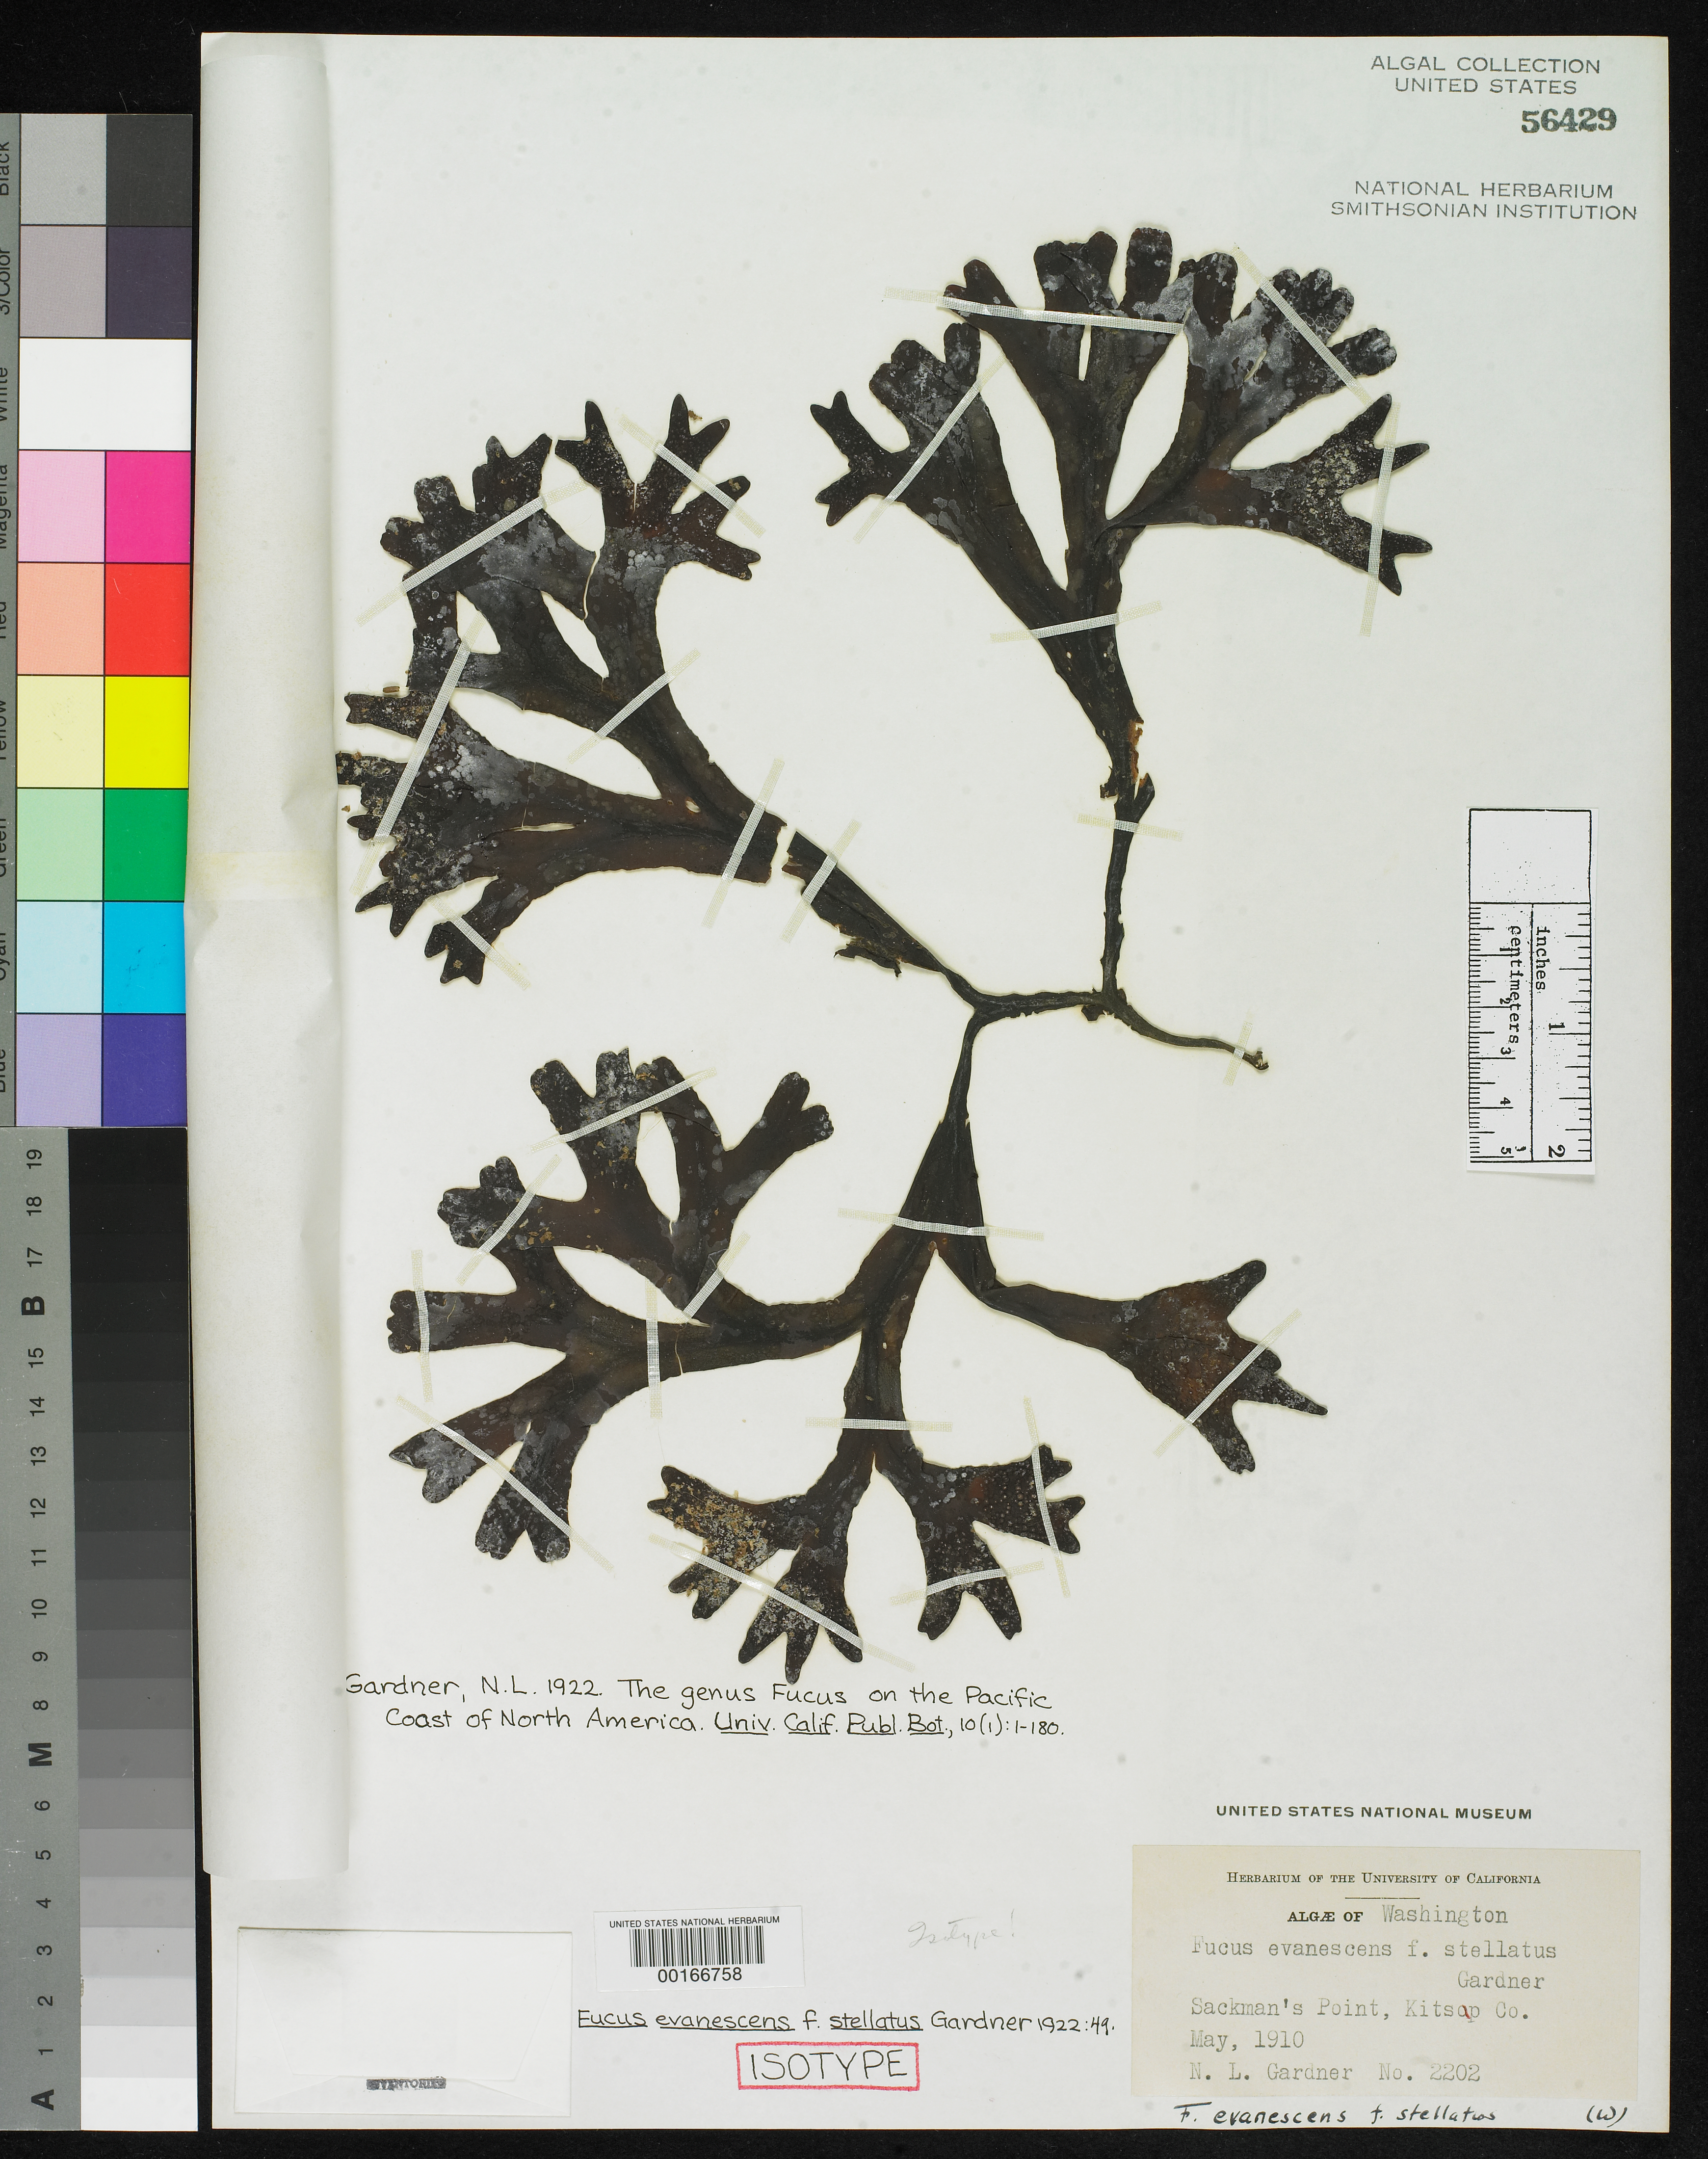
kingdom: Chromista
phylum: Ochrophyta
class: Phaeophyceae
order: Fucales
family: Fucaceae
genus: Fucus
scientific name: Fucus evanescens f. stellatus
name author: N.L. Gardner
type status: Isotype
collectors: N. Gardner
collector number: NLG 2202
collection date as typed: May 1910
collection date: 1910-05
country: United States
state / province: Washington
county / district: Kitsap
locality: Sackman's Point.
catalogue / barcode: US 56429